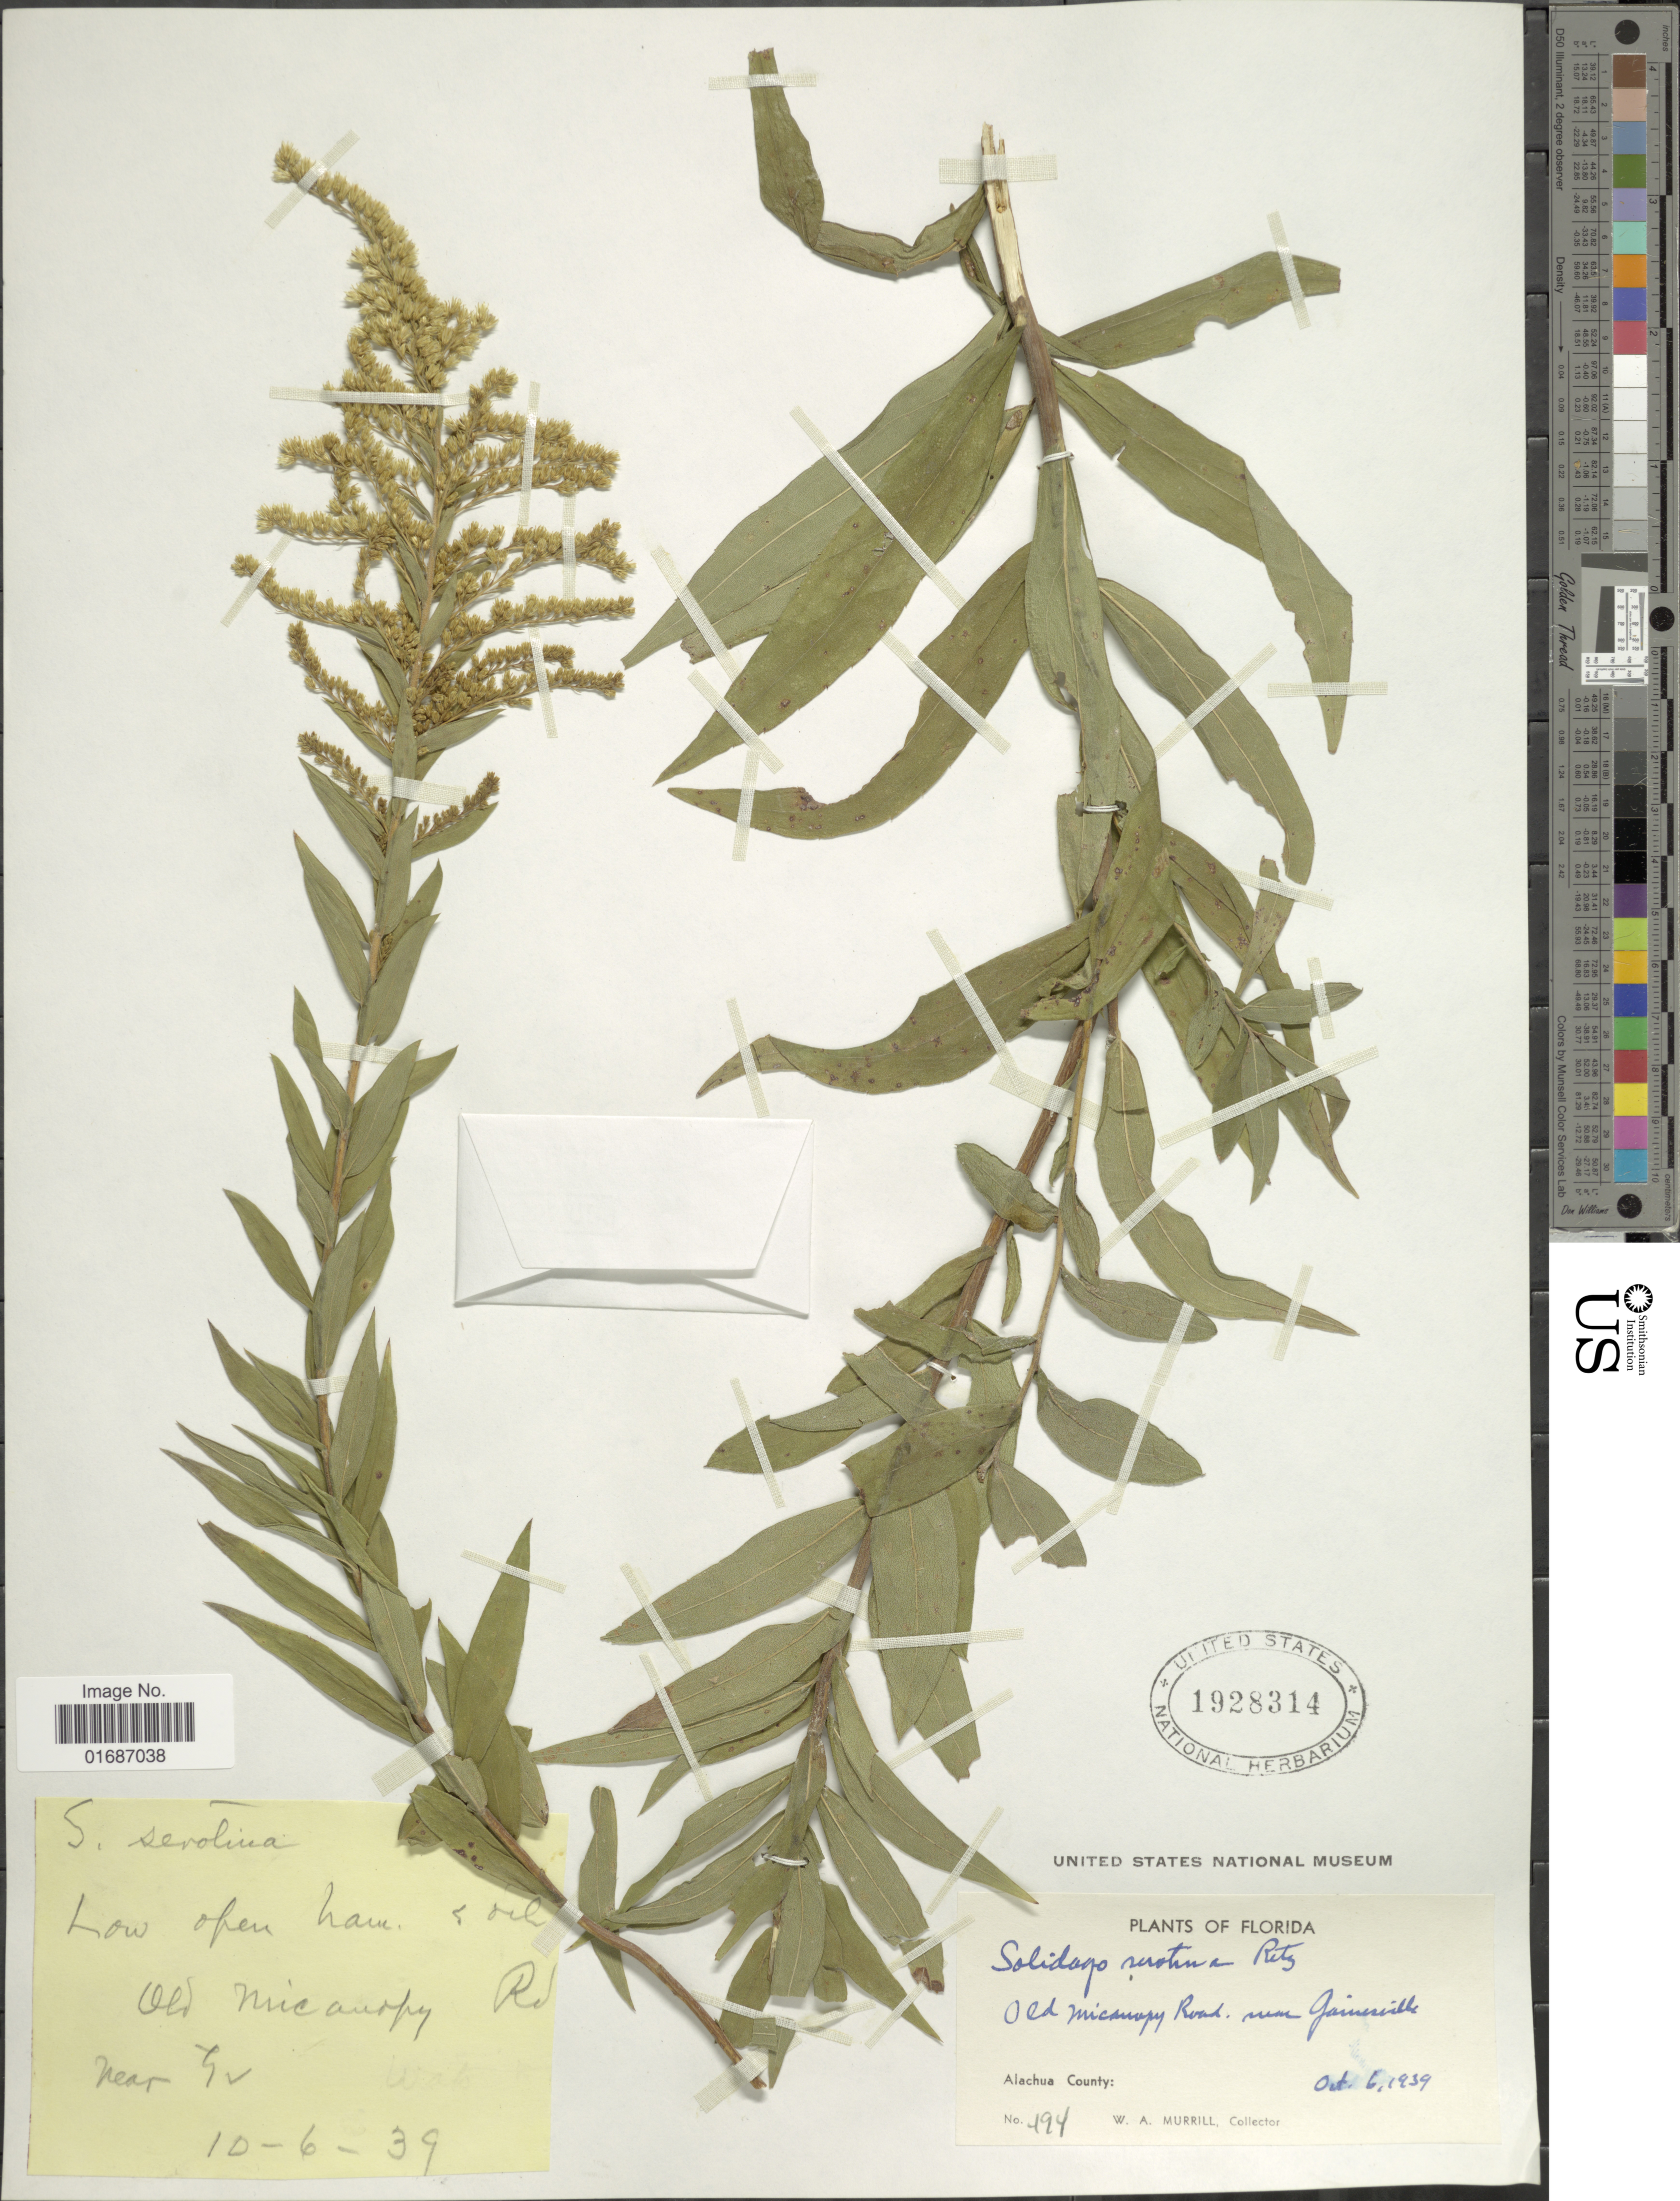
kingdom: Plantae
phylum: Tracheophyta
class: Magnoliopsida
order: Asterales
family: Asteraceae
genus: Solidago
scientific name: Solidago gigantea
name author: Aiton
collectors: W. A. Murrill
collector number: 494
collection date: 1939-10-06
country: United States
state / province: Florida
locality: Old micanopy Road, near Gainersville, Alachua County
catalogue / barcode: US 1928314